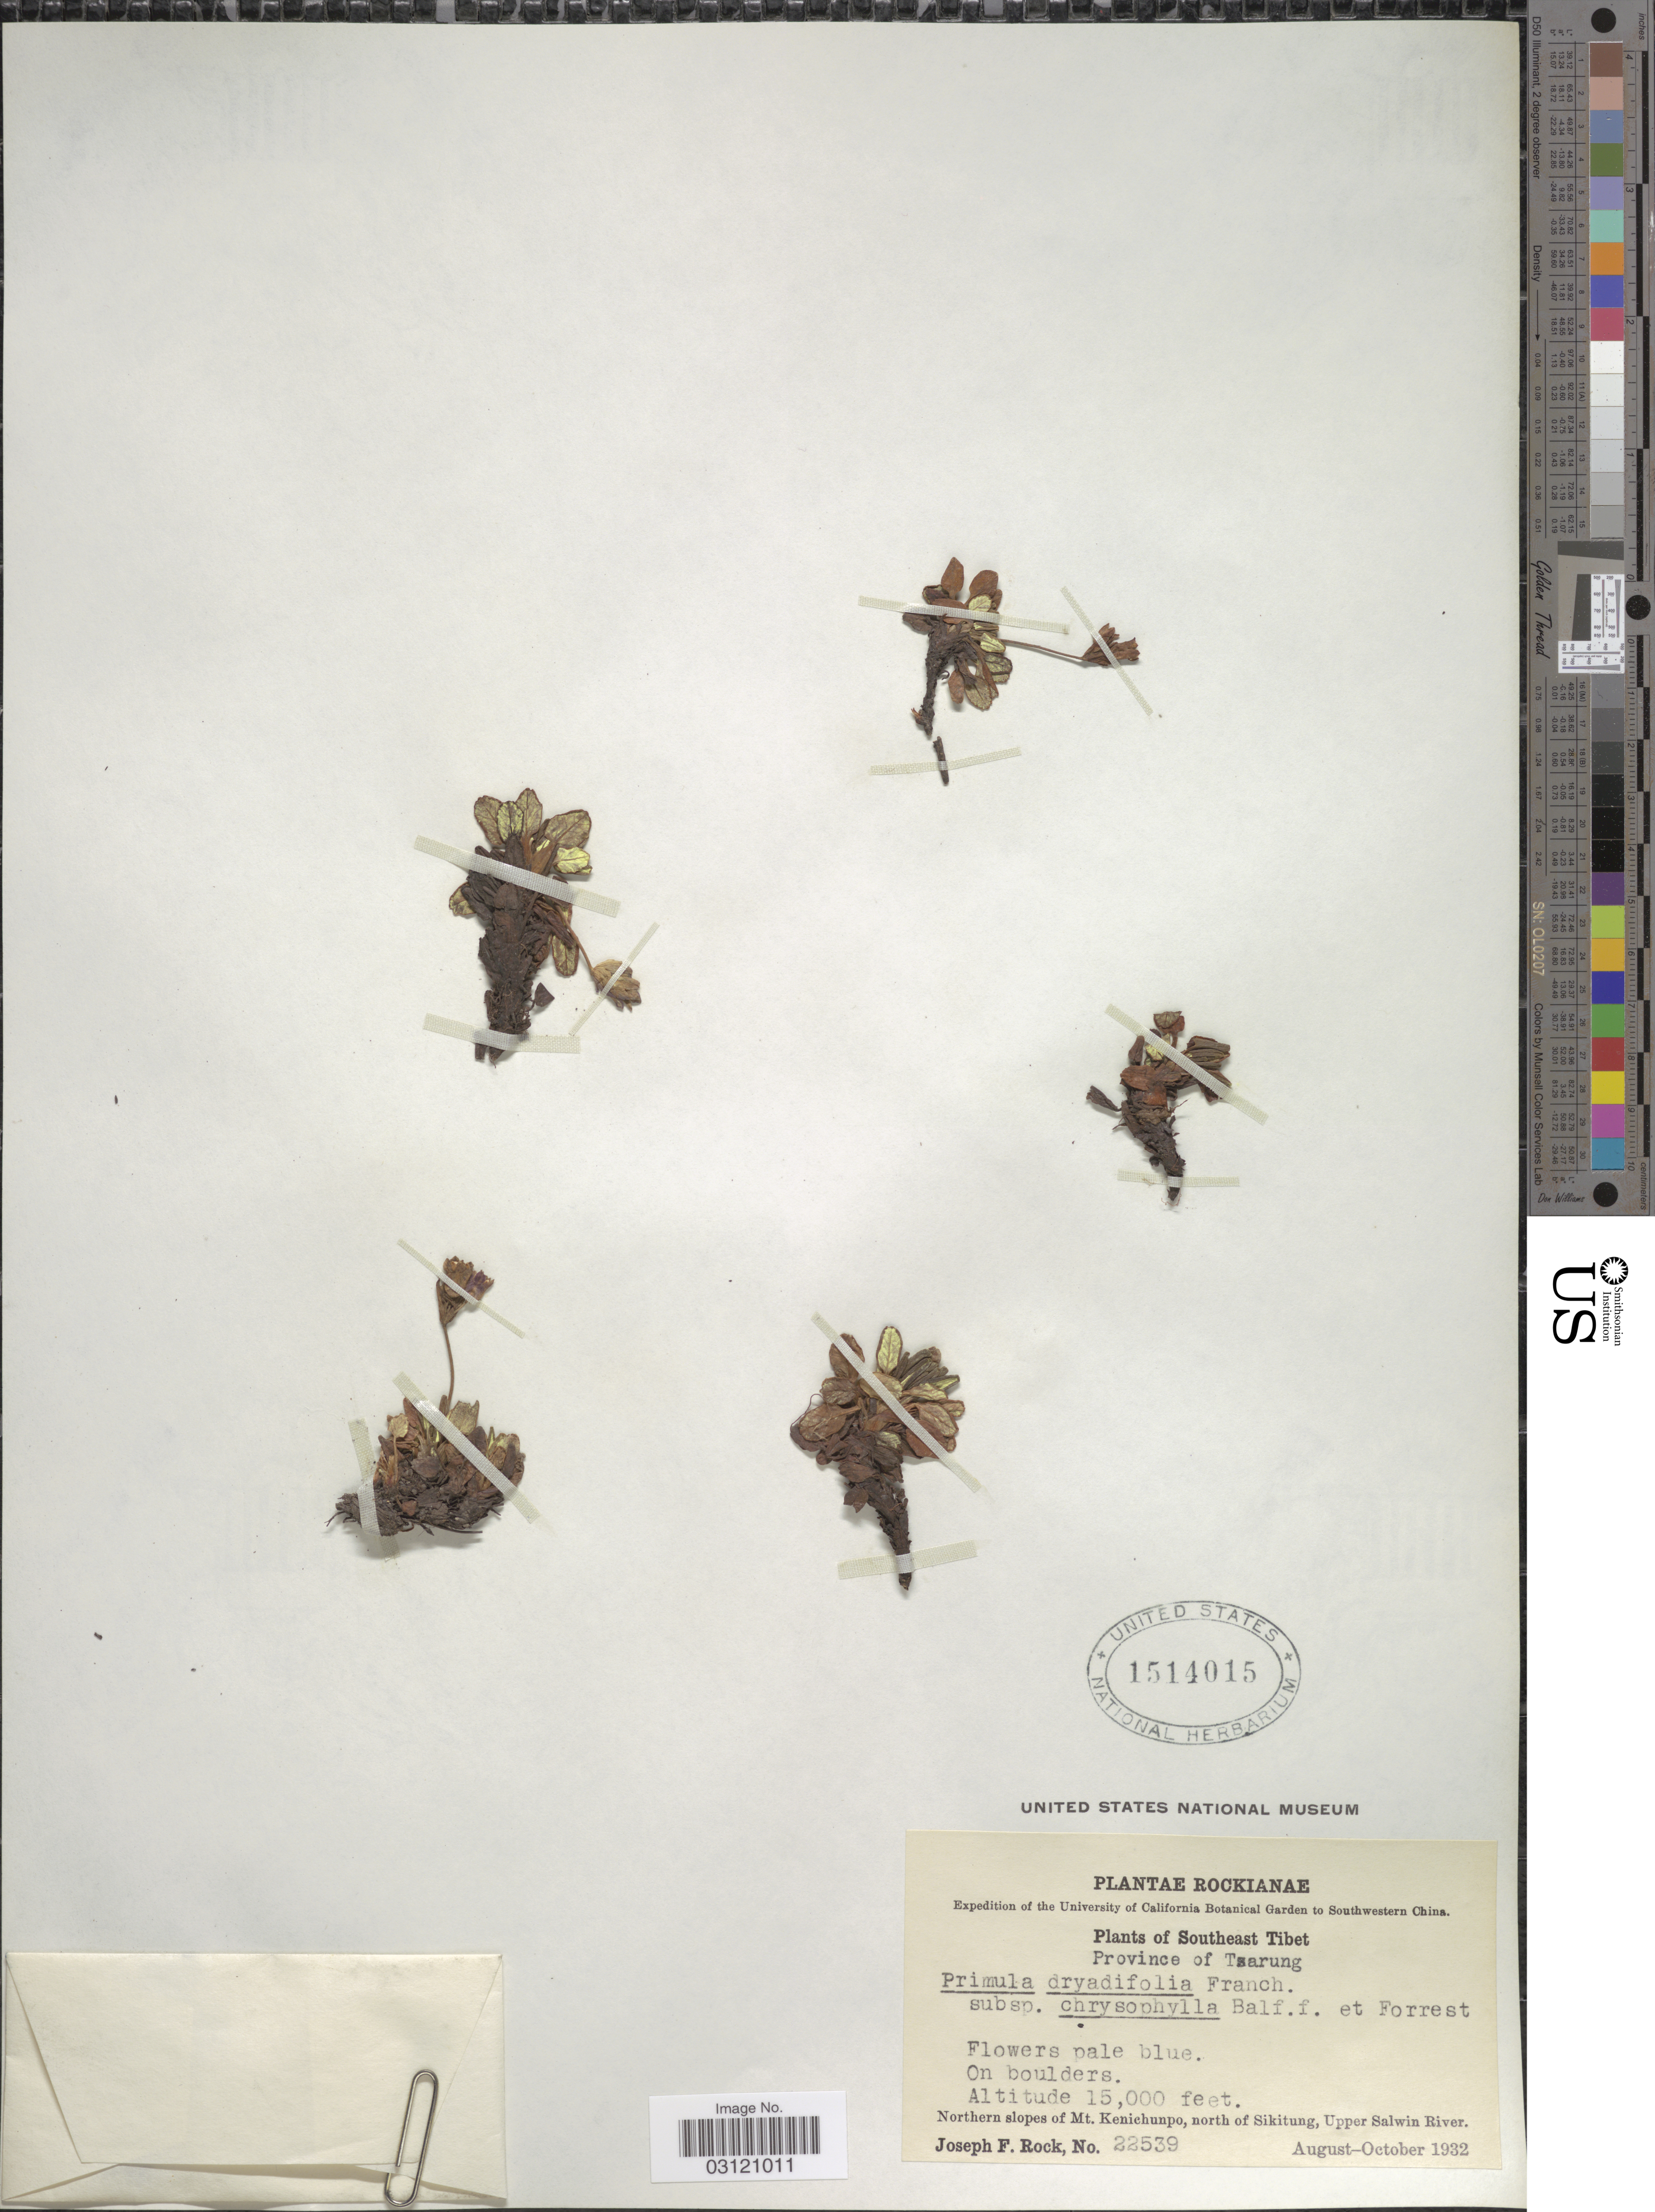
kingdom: Plantae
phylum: Tracheophyta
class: Magnoliopsida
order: Ericales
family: Primulaceae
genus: Primula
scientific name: Primula dryadifolia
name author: Franch.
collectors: J. F. Rock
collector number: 22539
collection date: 1932-08/1932-10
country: China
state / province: Xizang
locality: Southwestern China. Southeast Tibet. Province of Tsarung. Northern slopes of Mt. Kenichunpo, north of Sikitung, Upper Salwin River.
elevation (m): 4572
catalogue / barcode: US 1514015